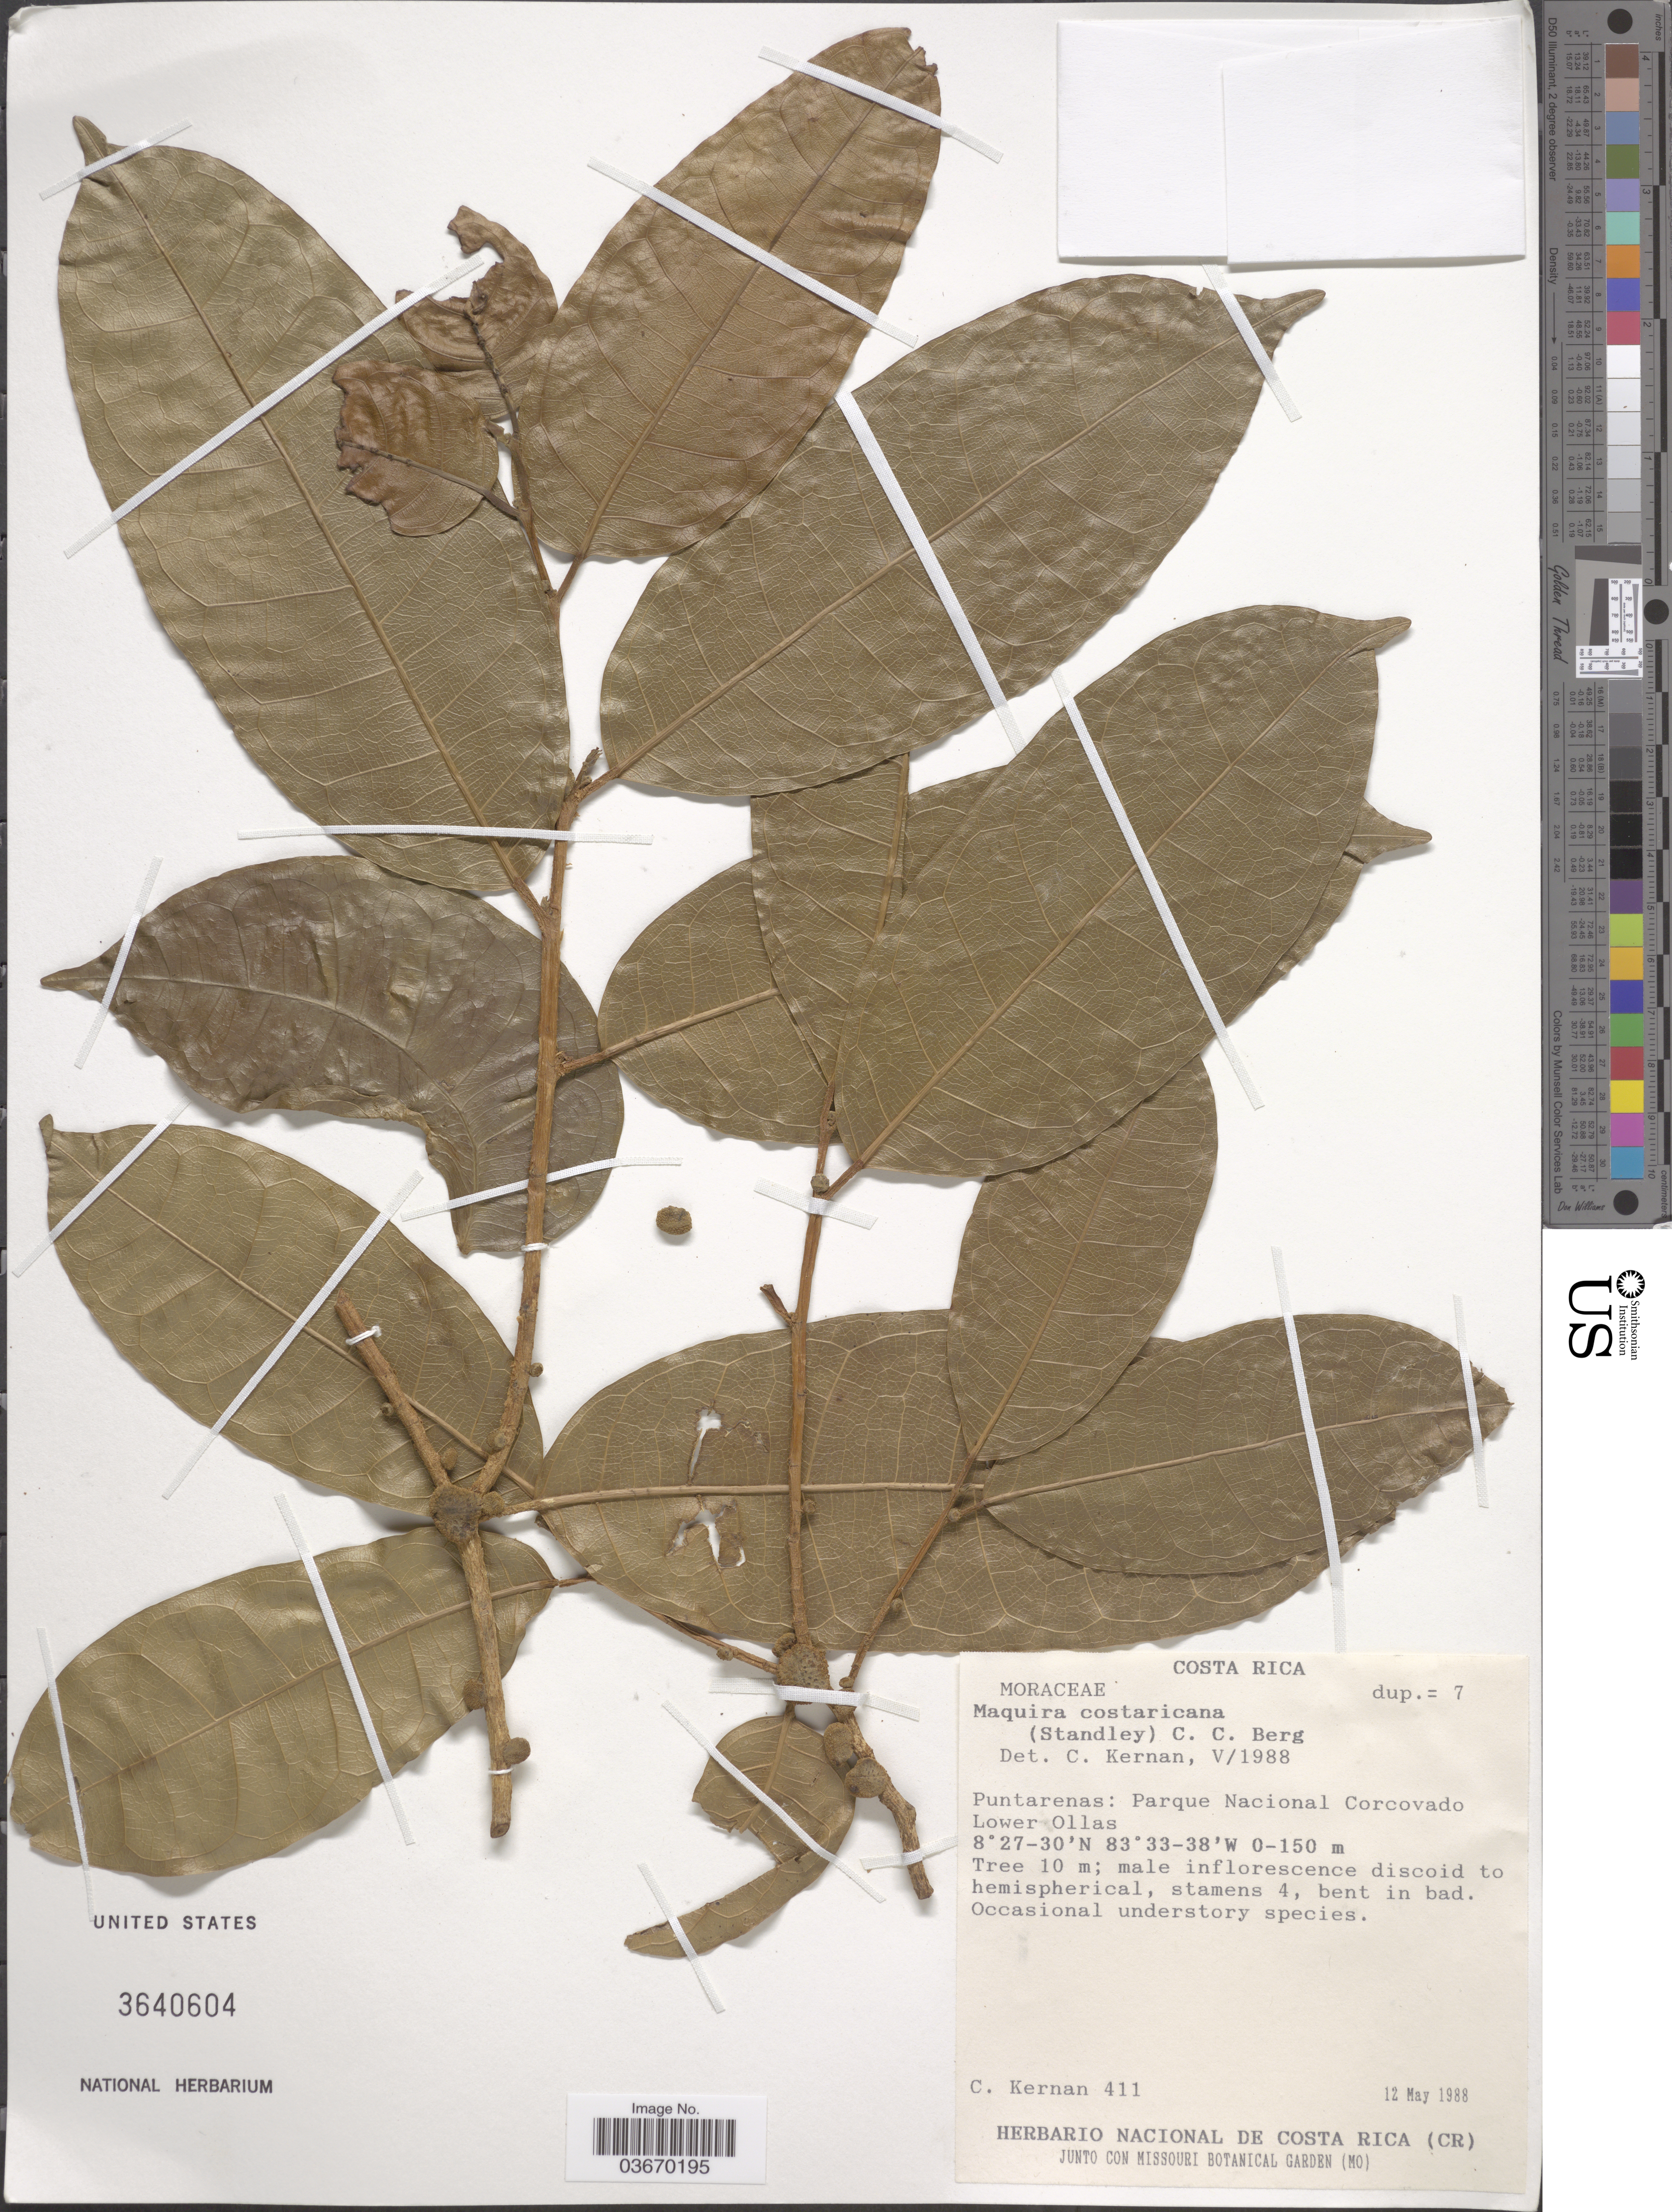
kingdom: Plantae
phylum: Tracheophyta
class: Magnoliopsida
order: Rosales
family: Moraceae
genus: Maquira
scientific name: Maquira costaricana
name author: (Standl.) C.C. Berg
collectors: C. Kernan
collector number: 411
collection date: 1988-05-12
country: Costa Rica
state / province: Puntarenas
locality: Parque Nacional Corcovado. Lower Ollas.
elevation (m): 0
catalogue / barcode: US 3640604